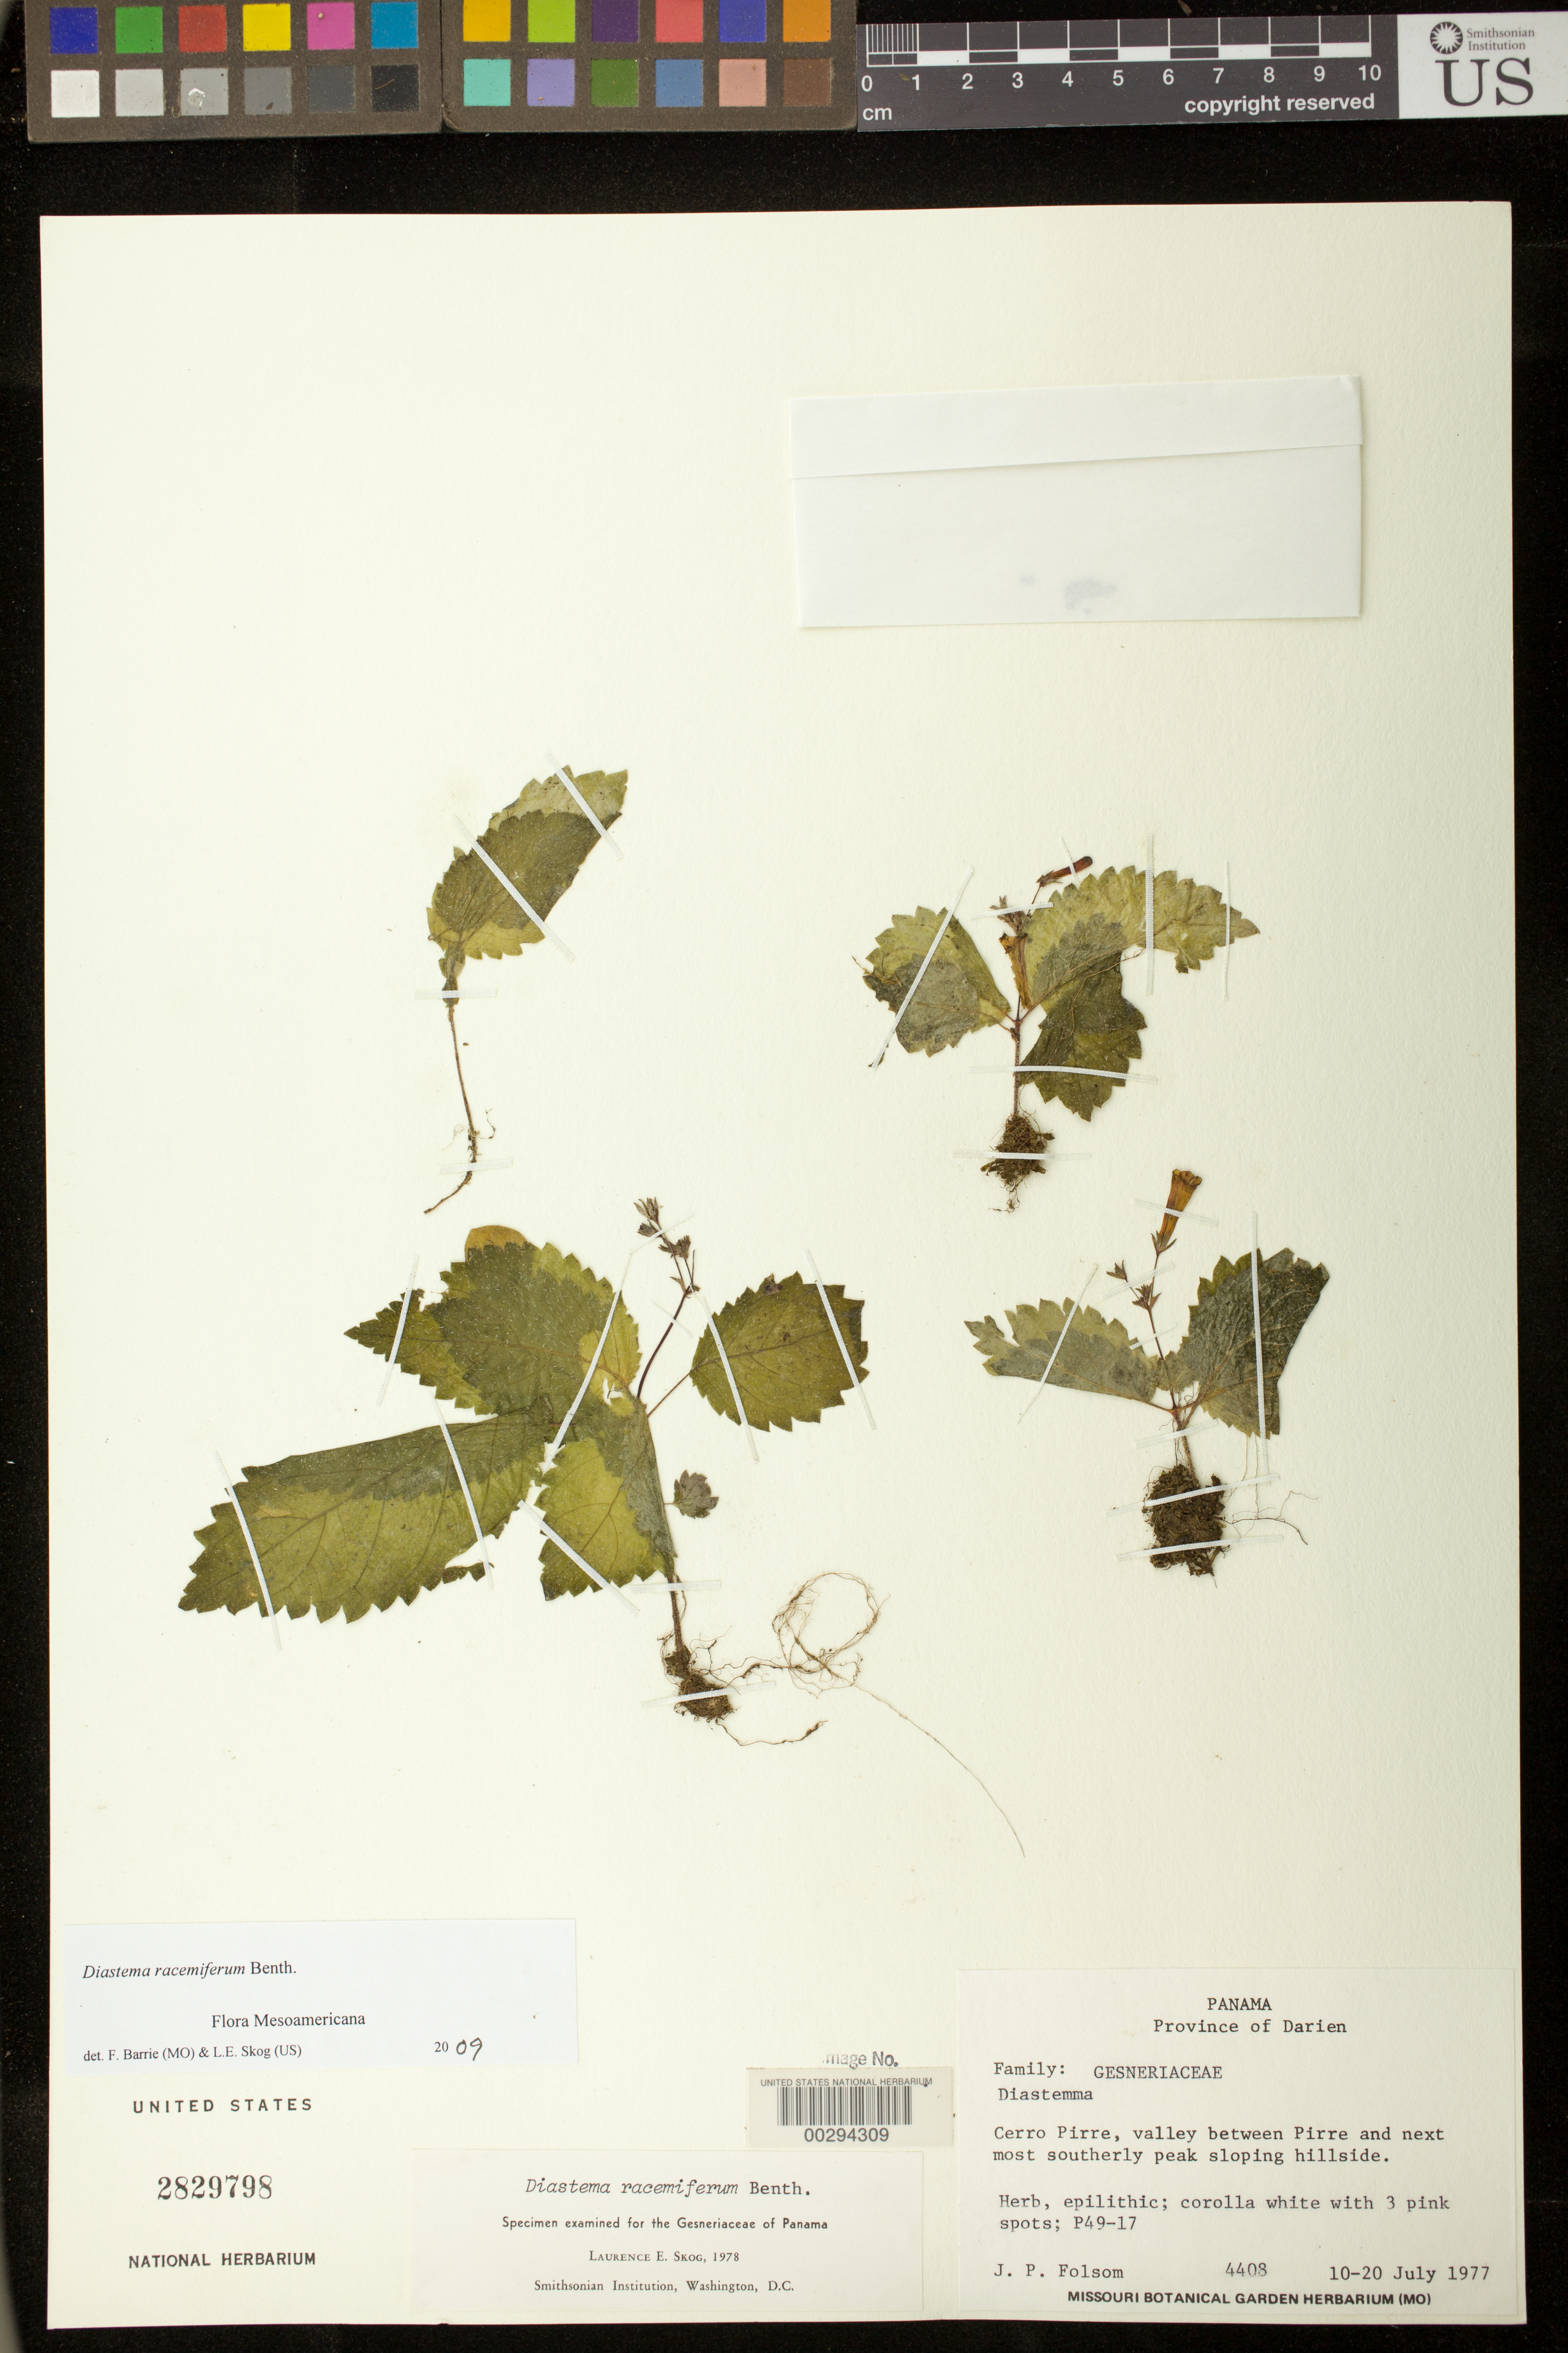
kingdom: Plantae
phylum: Tracheophyta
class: Magnoliopsida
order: Lamiales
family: Gesneriaceae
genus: Diastema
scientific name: Diastema racemiferum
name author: Benth.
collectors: J. P. Folsom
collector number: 4408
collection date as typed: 10-20 Jul 1977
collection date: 1977-07-10/1977-07-20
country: Panama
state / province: Darién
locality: Cerro Pirre, valley between Pirre and next most southerly peak sloping hillside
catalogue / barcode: US 2829798